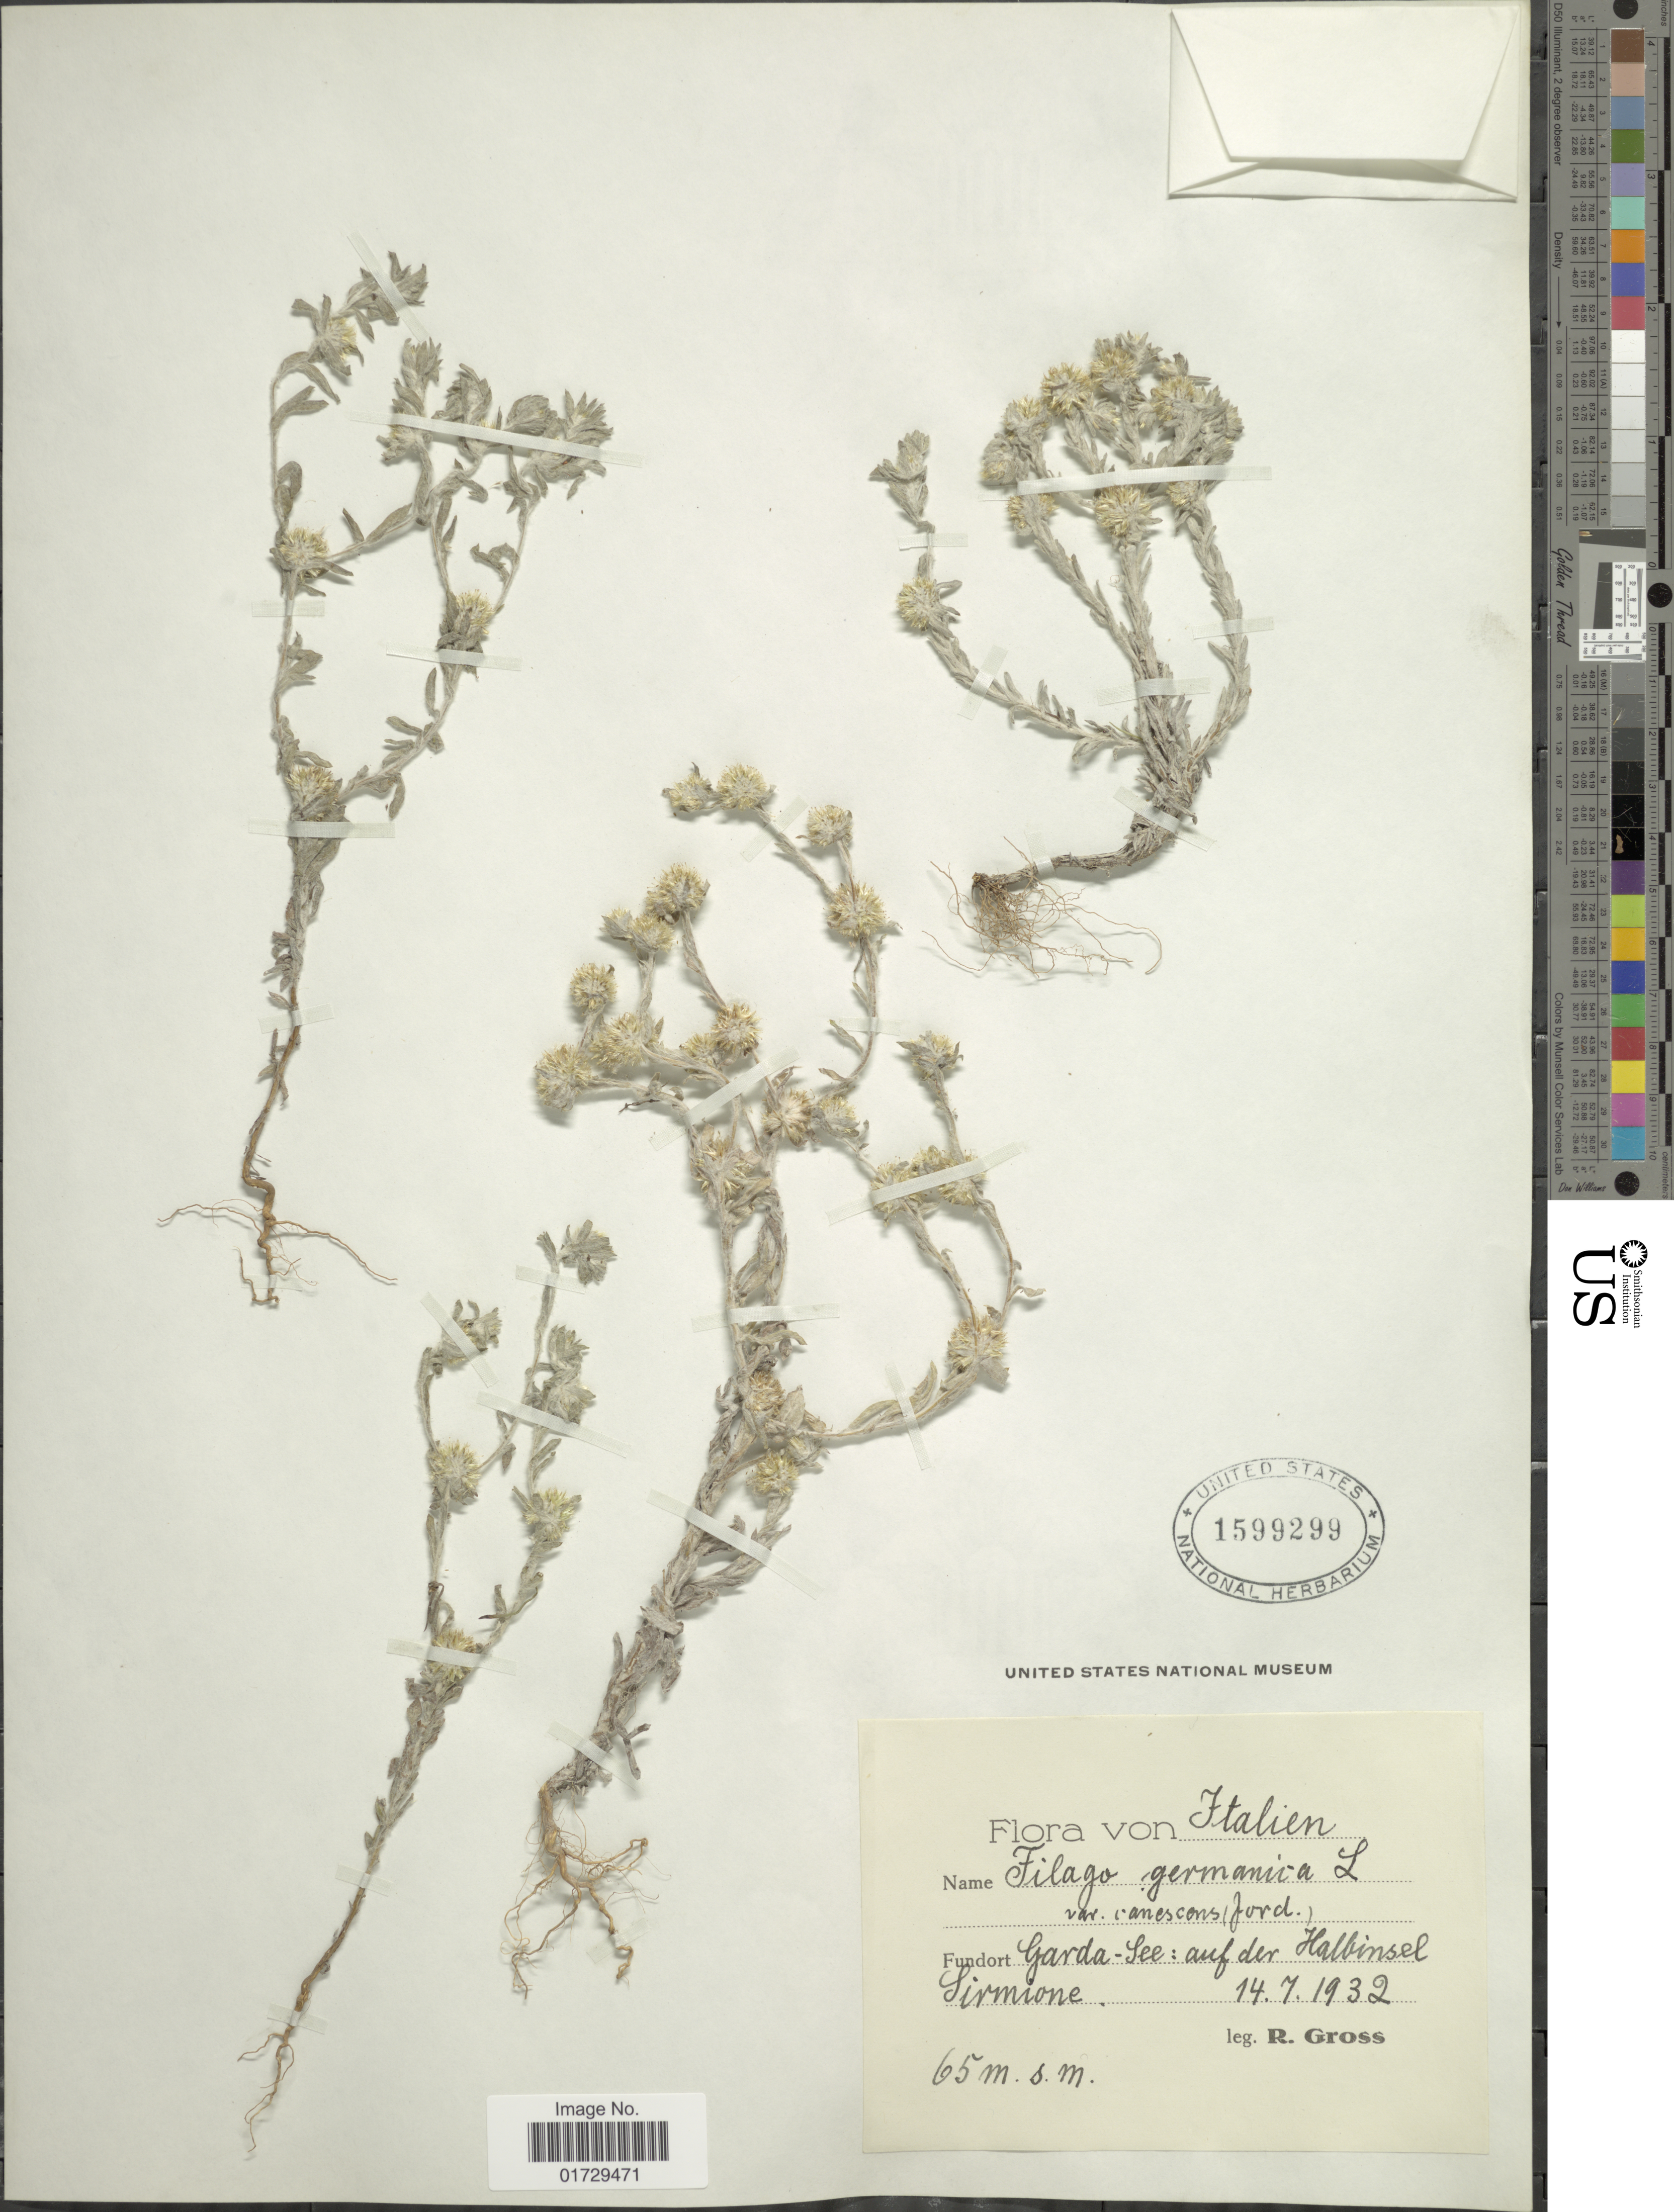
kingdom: Plantae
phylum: Tracheophyta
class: Magnoliopsida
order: Asterales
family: Asteraceae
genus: Filago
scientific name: Filago germanica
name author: (L.) Huds.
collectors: R. Gross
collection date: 1932-07-14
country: Italy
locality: Garda-Lee: auf der Halbinsel Sirmione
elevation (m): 65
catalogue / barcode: US 1599299